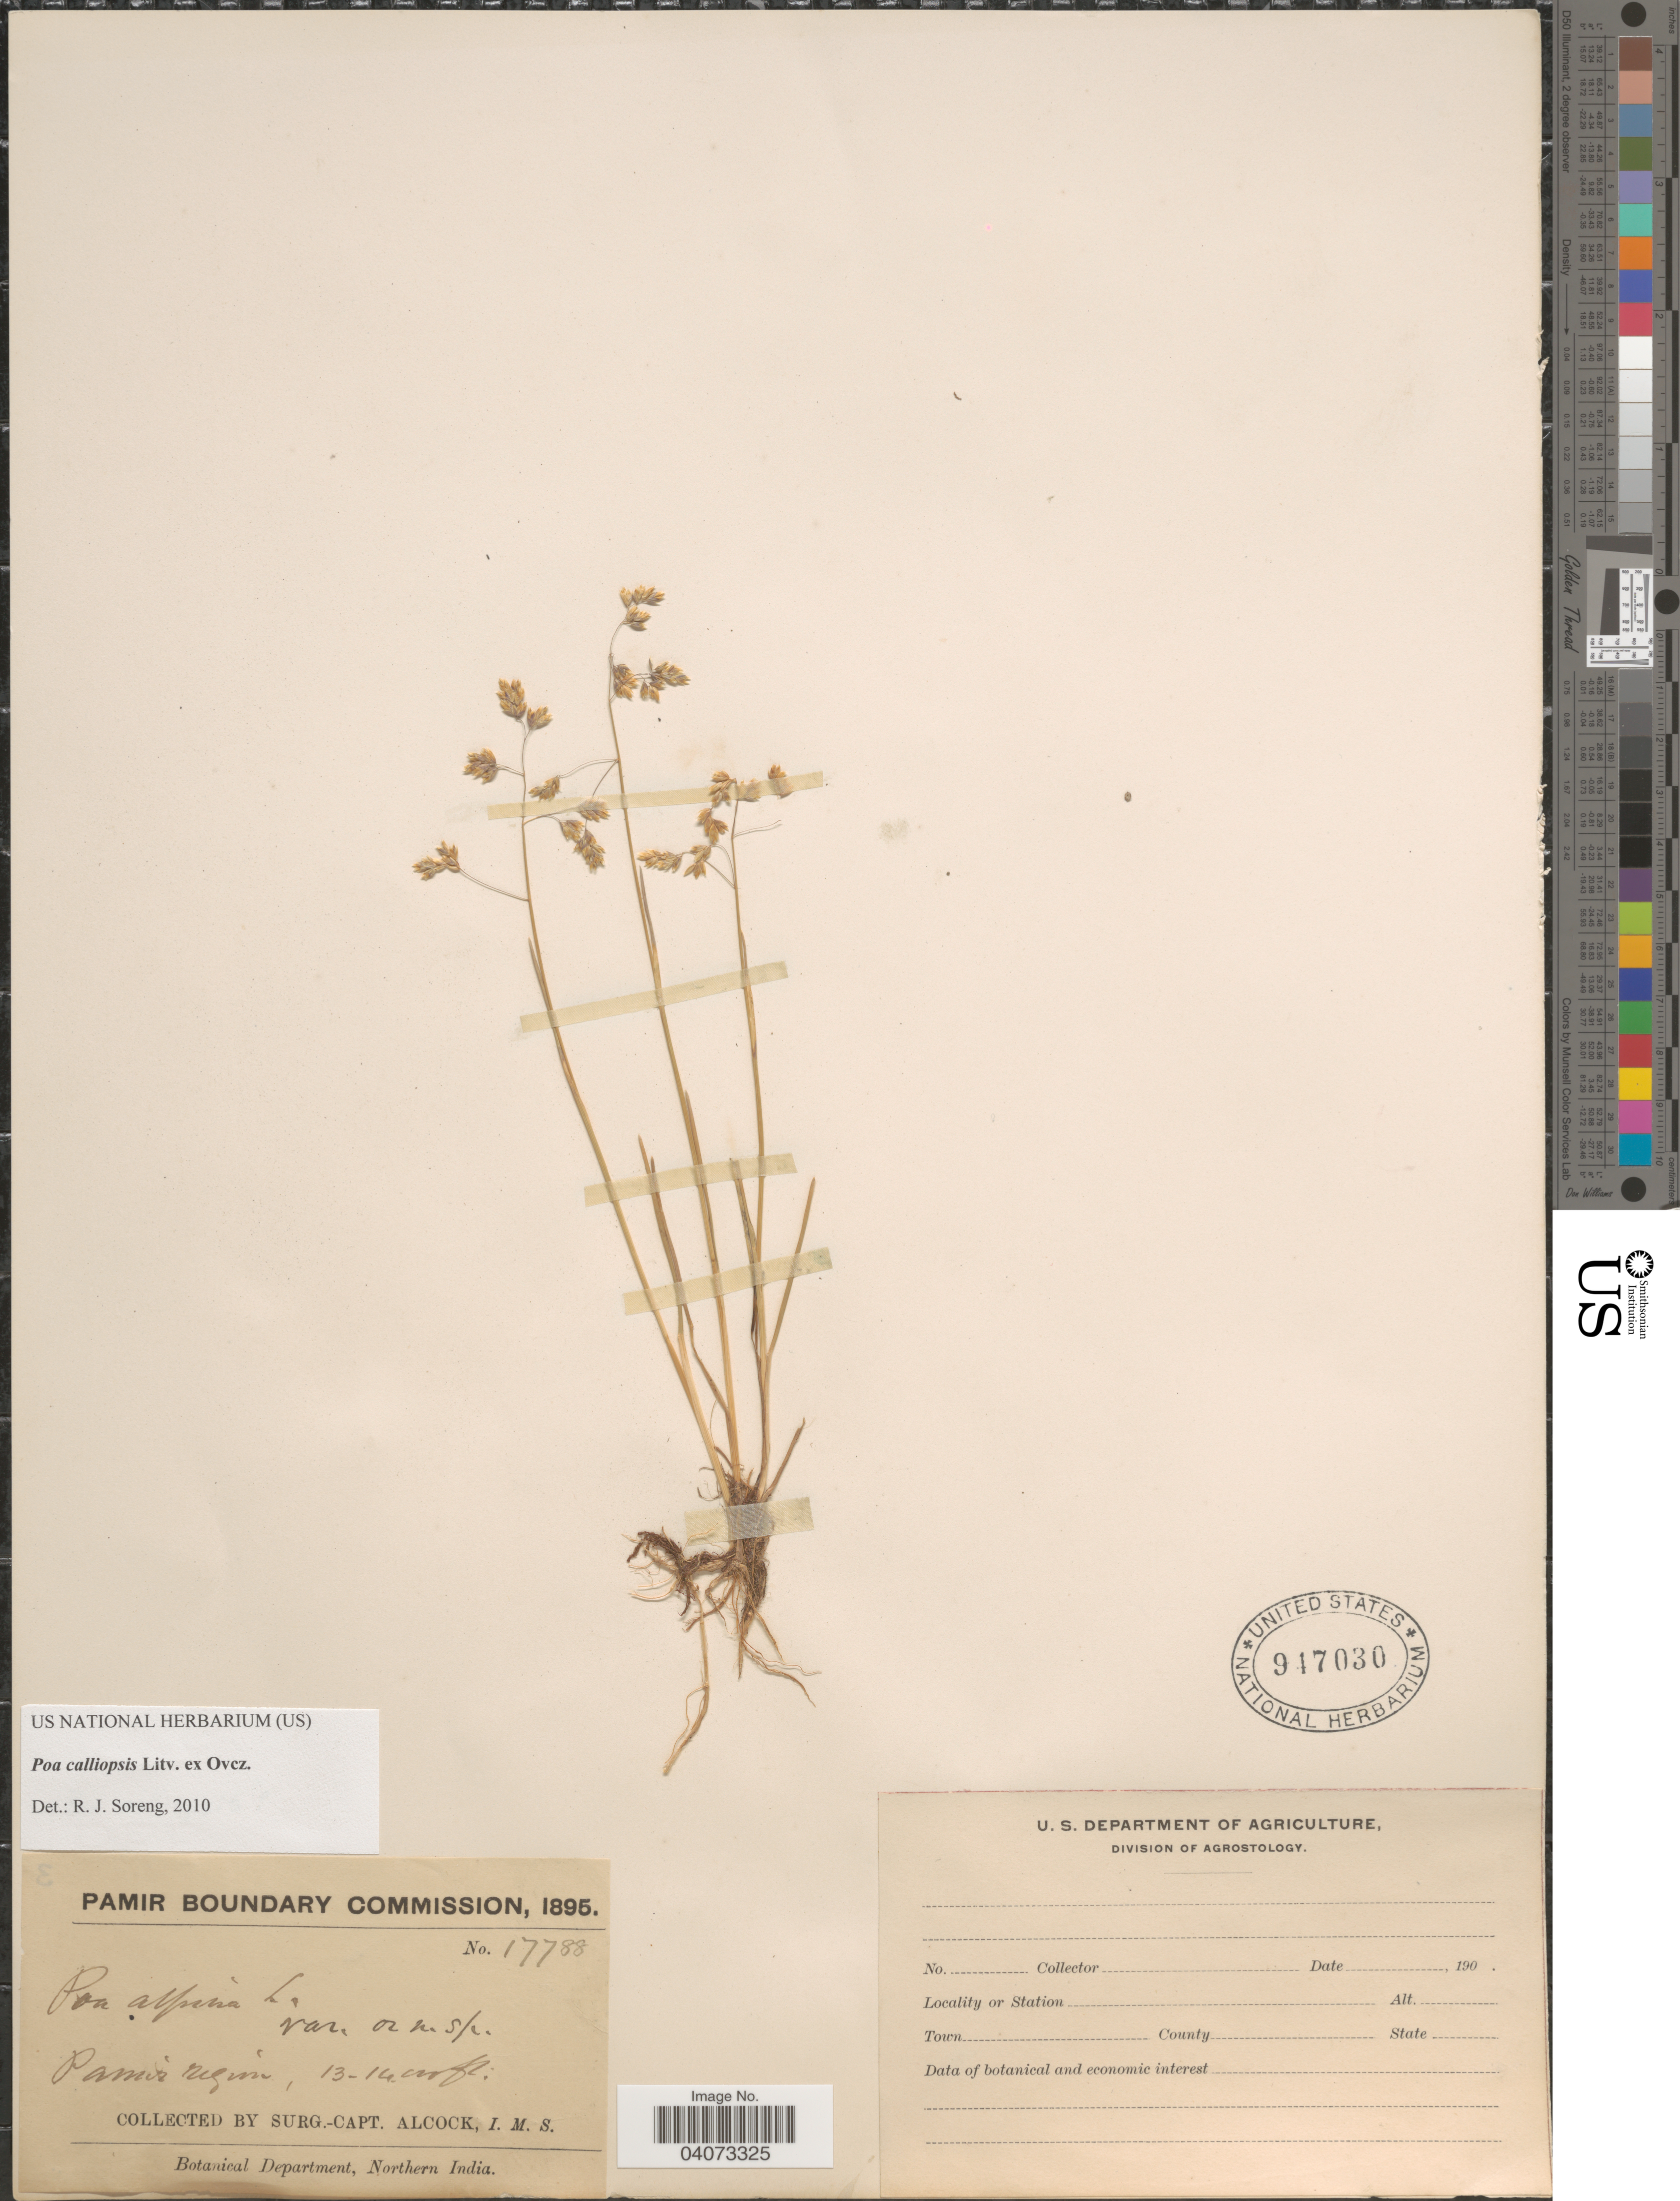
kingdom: Plantae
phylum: Tracheophyta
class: Liliopsida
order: Poales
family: Poaceae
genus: Poa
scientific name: Poa calliopsis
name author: Litv. ex Ovcz.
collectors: Surg. -Capt. Alcock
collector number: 17788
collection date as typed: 190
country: India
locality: Pamir region.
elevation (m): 3962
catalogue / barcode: US 947030